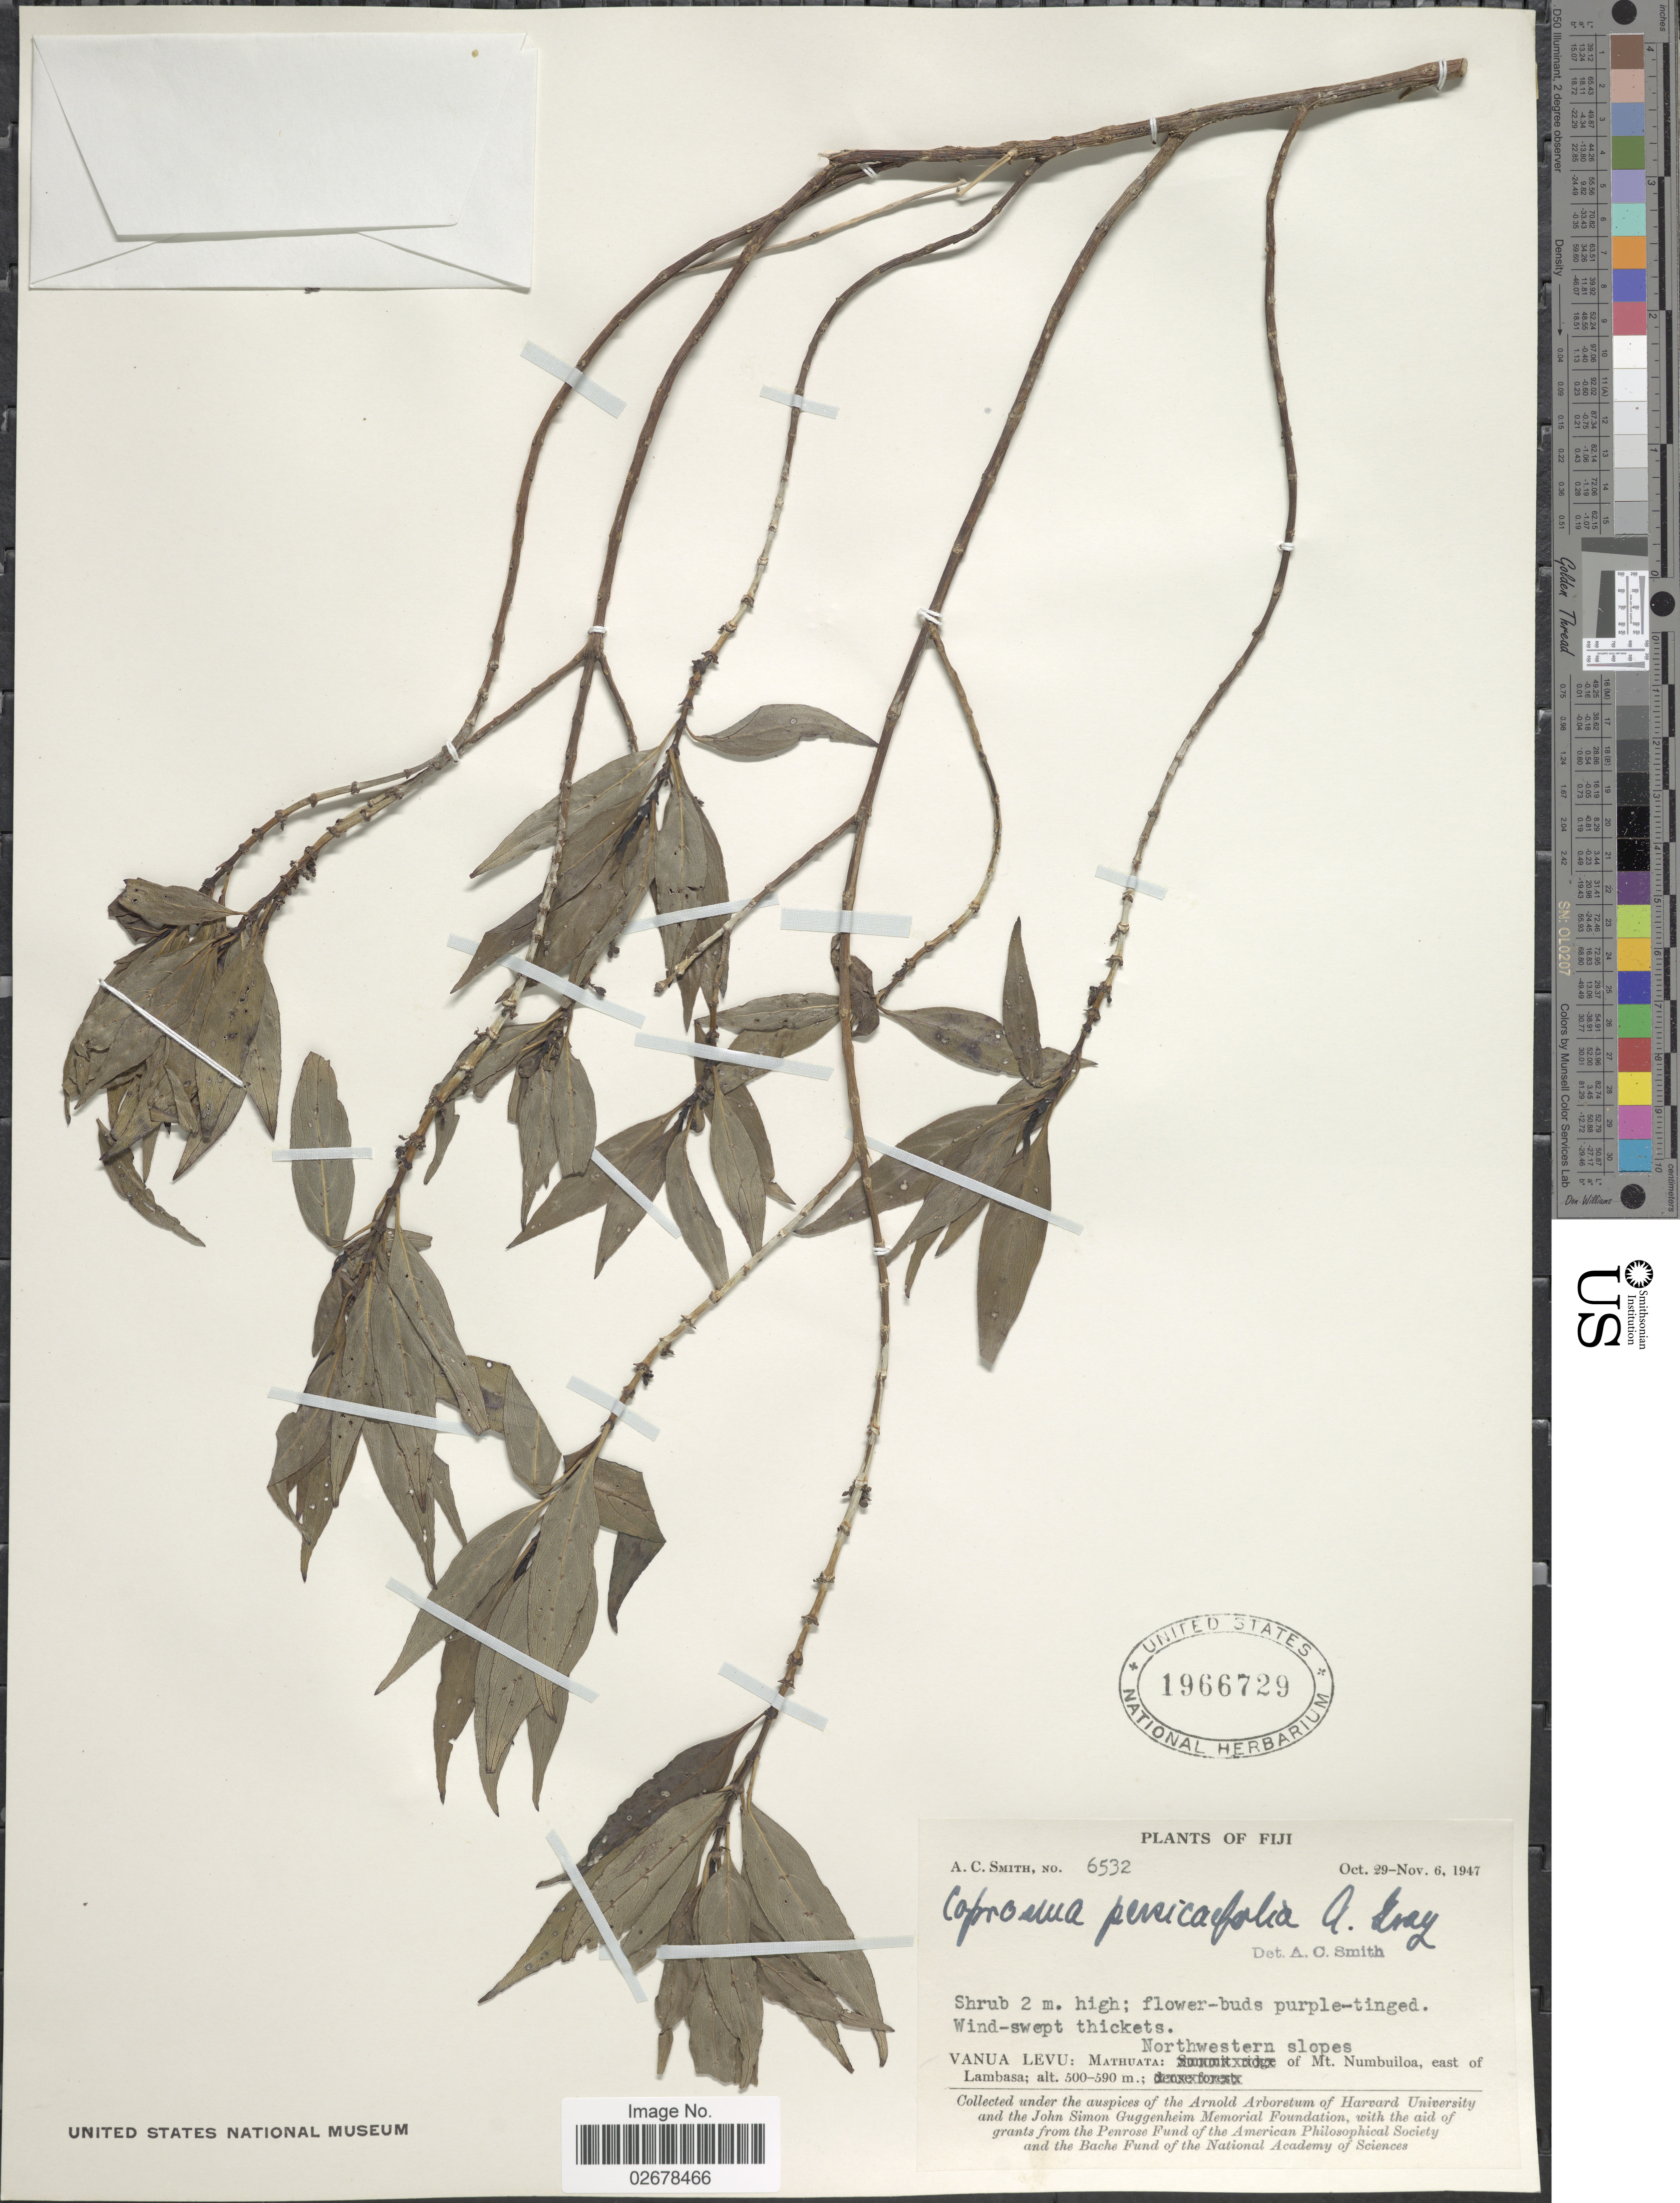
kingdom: Plantae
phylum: Tracheophyta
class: Magnoliopsida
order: Gentianales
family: Rubiaceae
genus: Coprosma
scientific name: Coprosma persicifolia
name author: A. Gray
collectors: A. C. Smith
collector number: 6532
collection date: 1947-10-29/1947-11-06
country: Fiji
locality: Vanua Levu: Mathuata: Northwestern slopes of Mt. Numbuiloa, east of Lambasa.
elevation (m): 500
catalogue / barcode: US 1966729